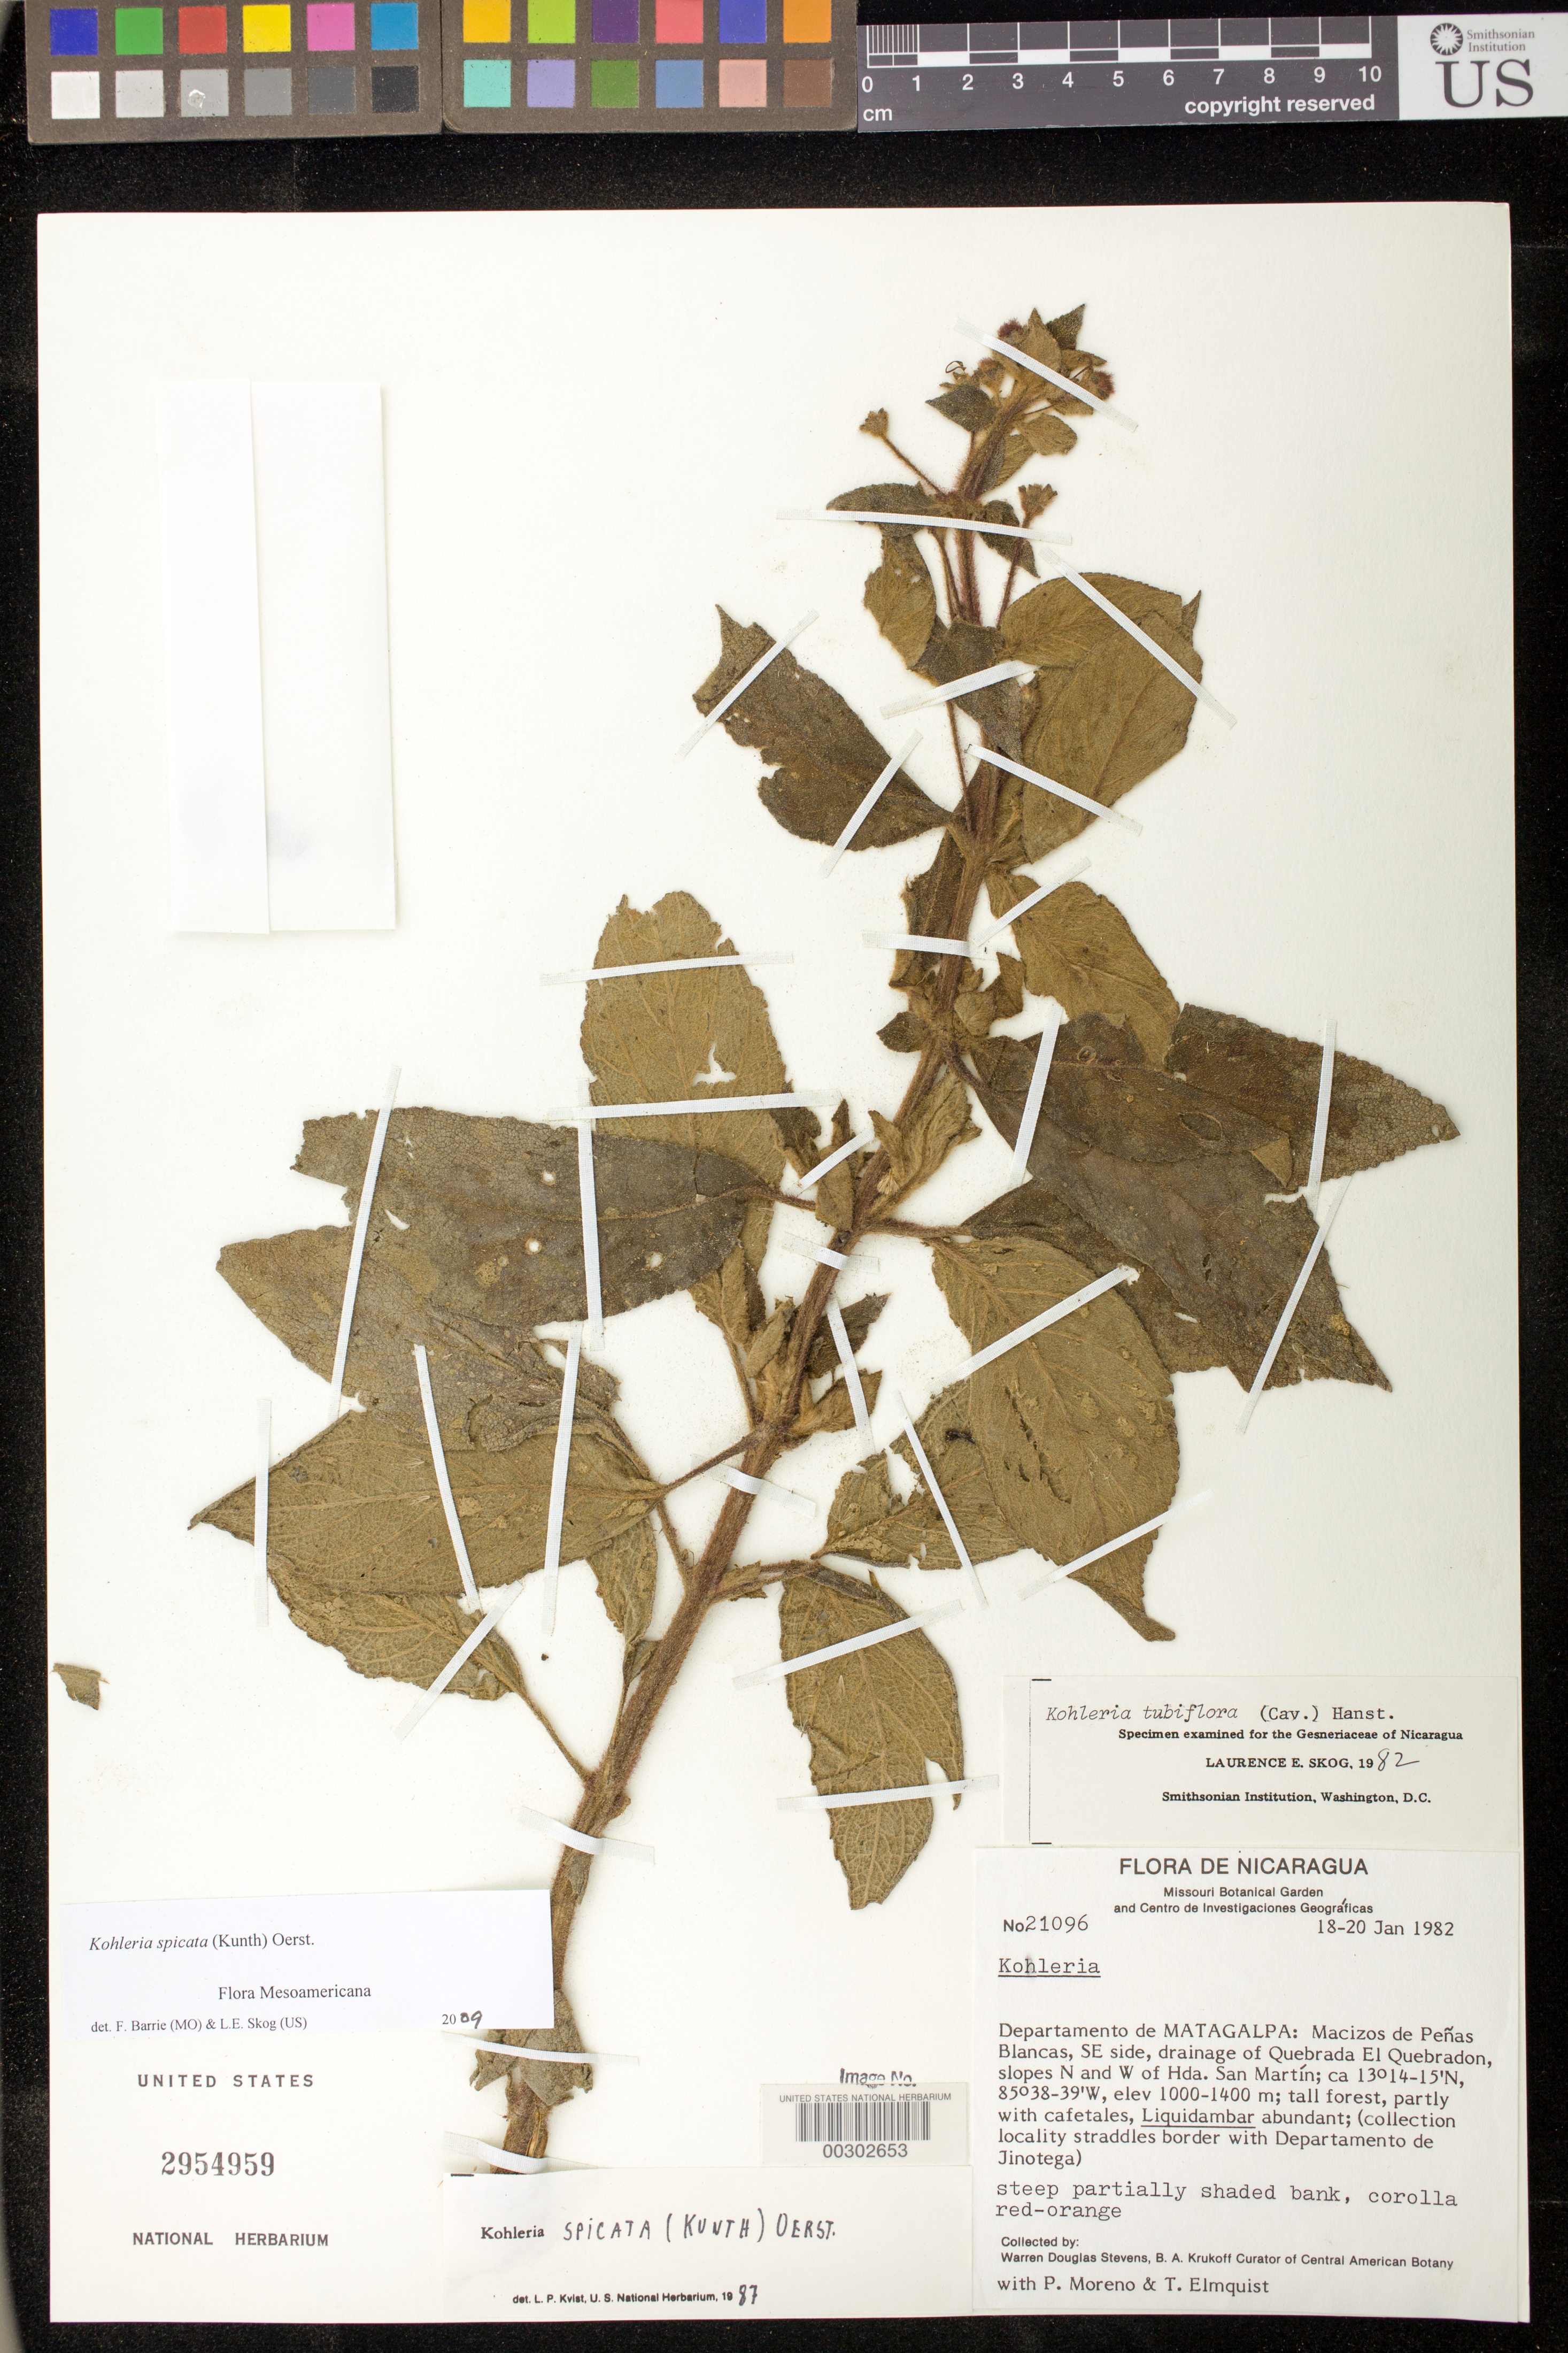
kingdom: Plantae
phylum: Tracheophyta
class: Magnoliopsida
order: Lamiales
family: Gesneriaceae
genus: Kohleria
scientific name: Kohleria spicata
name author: (Kunth) Oerst.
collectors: W. D. Stevens, P. Moreno & T. Elmquist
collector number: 21096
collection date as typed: Jan 1982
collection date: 1982-01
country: Nicaragua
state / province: Matagalpa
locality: Macizos de Penas Blancas, SE side, drainage of Quebrada El Quebradon, slopes N and W of Hda San Martin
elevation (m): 1000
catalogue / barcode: US 2954959